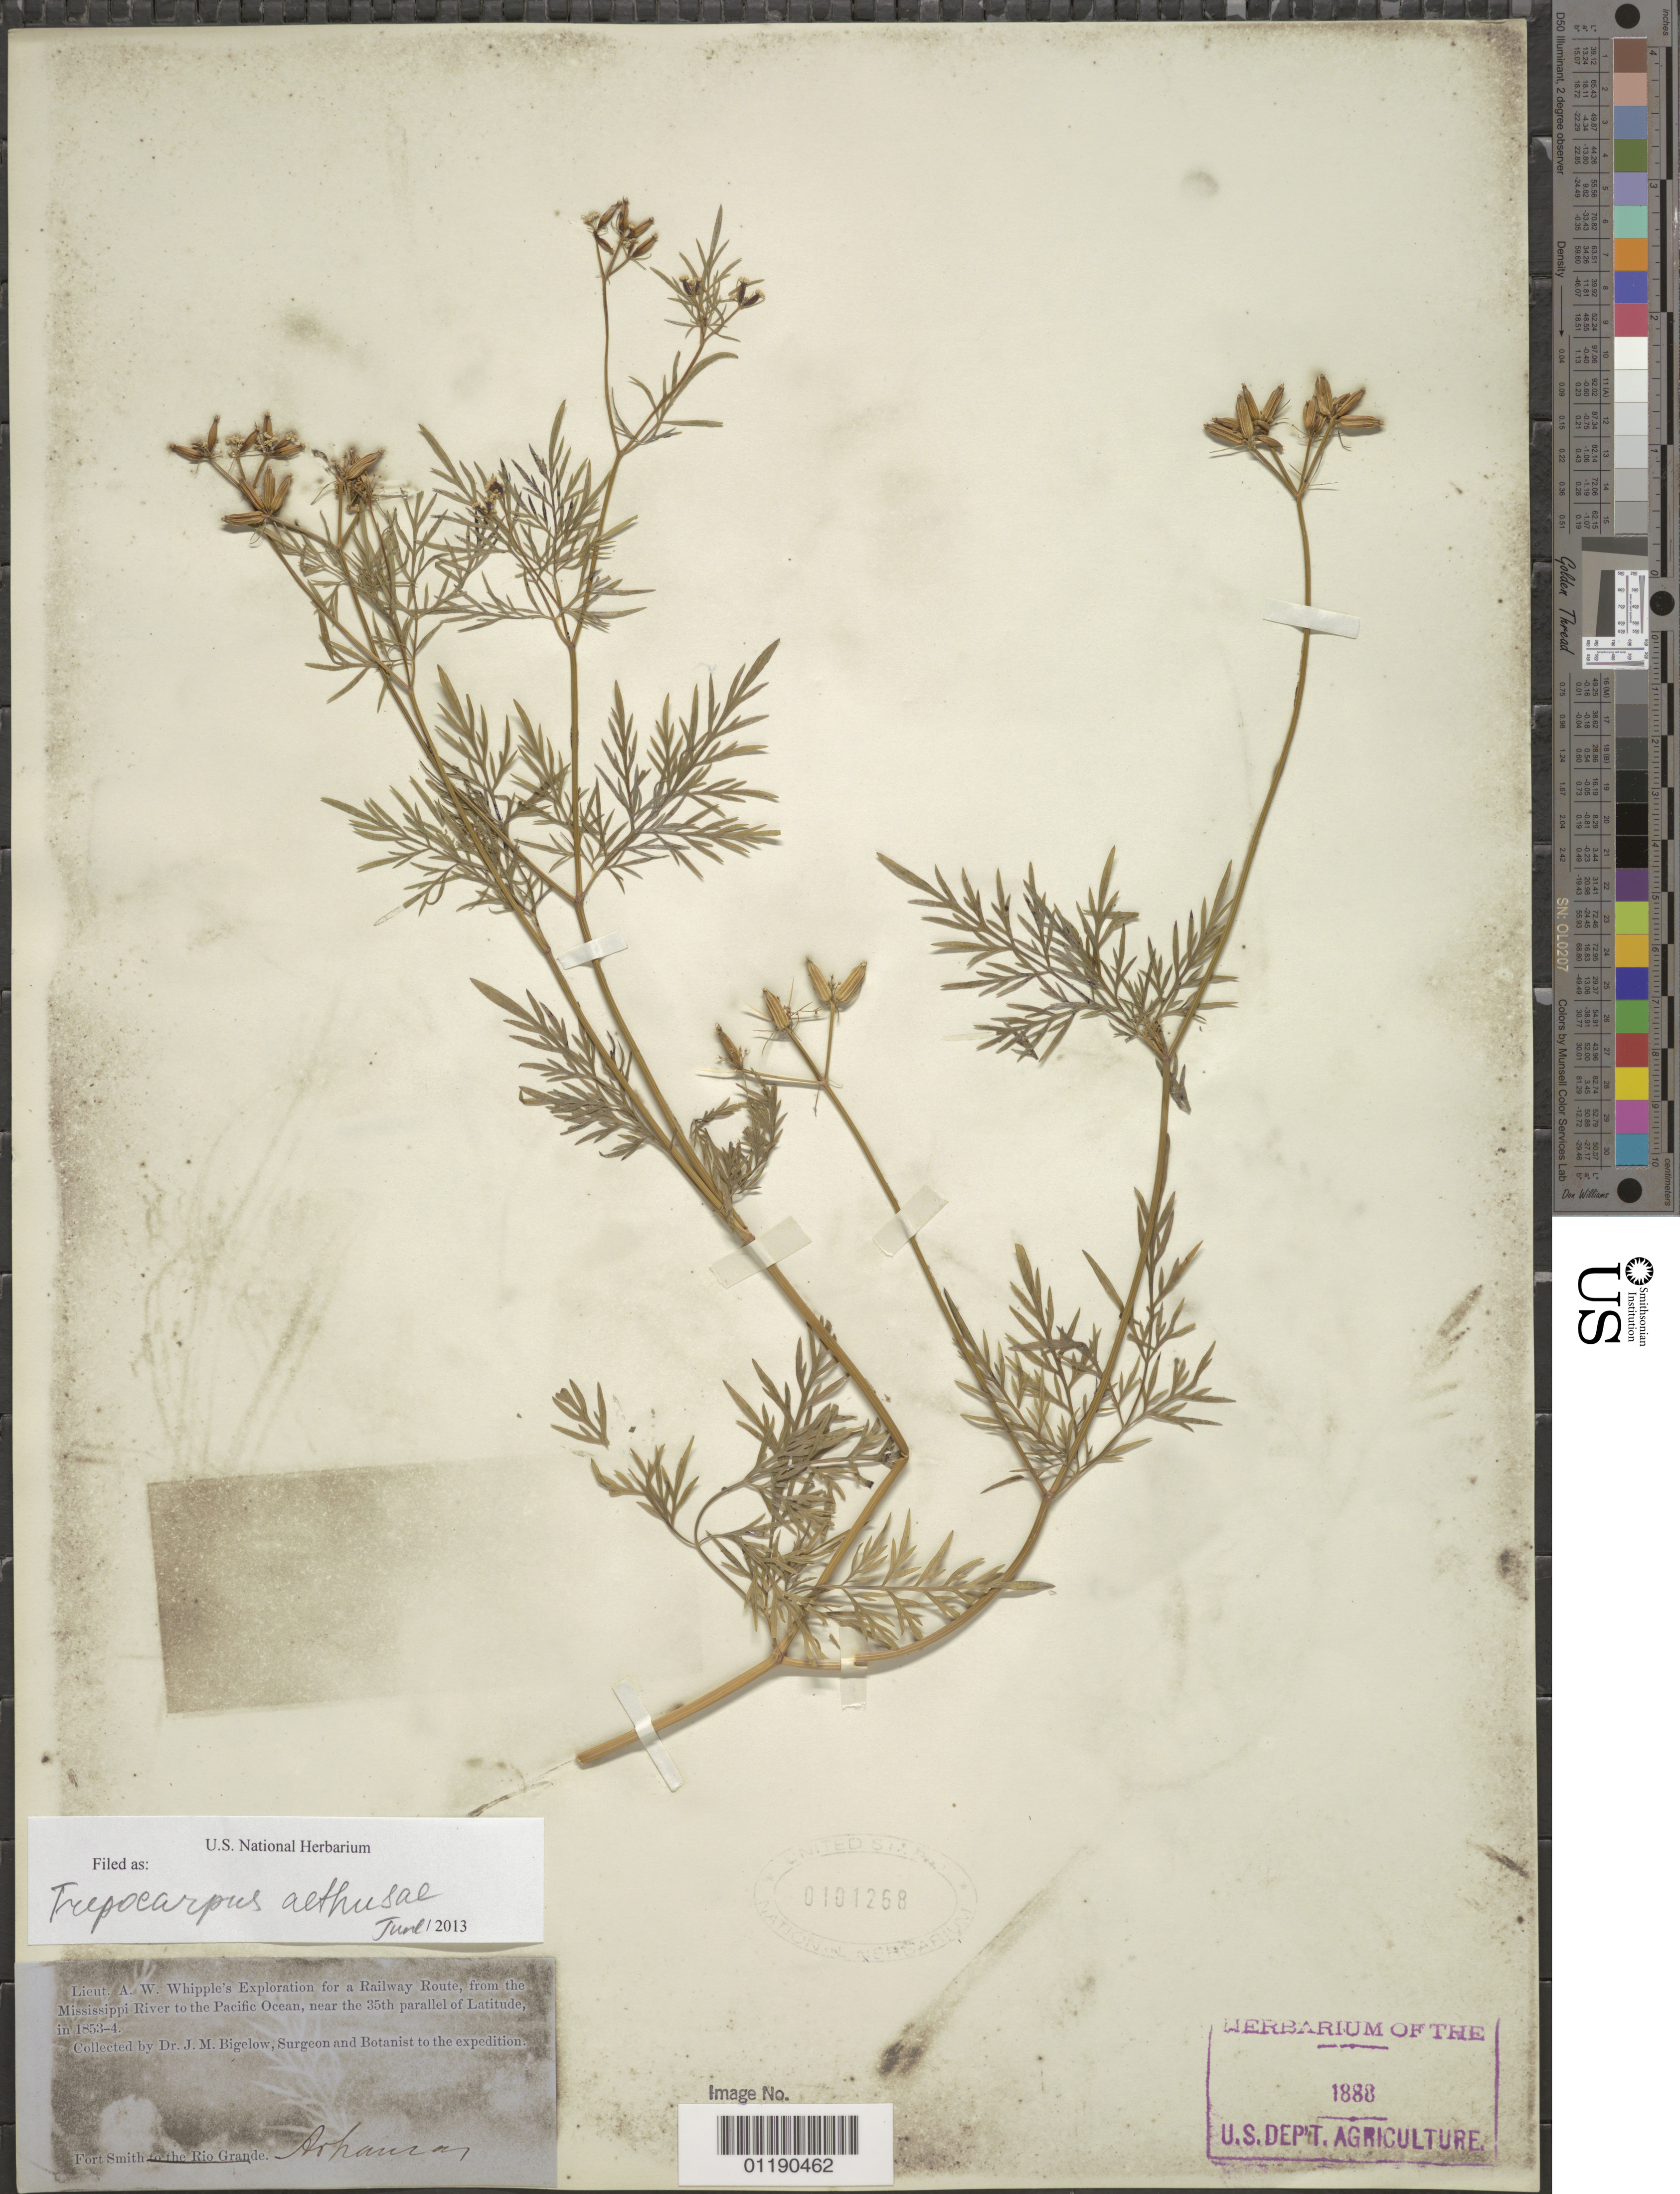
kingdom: Plantae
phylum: Tracheophyta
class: Magnoliopsida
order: Apiales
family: Apiaceae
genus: Trepocarpus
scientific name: Trepocarpus aethusae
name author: Nutt. ex DC.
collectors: J. M. Bigelow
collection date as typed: ---1853 to -- --- 1854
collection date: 1853/1854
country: United States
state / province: Arkansas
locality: Fort Smith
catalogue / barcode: US 101268